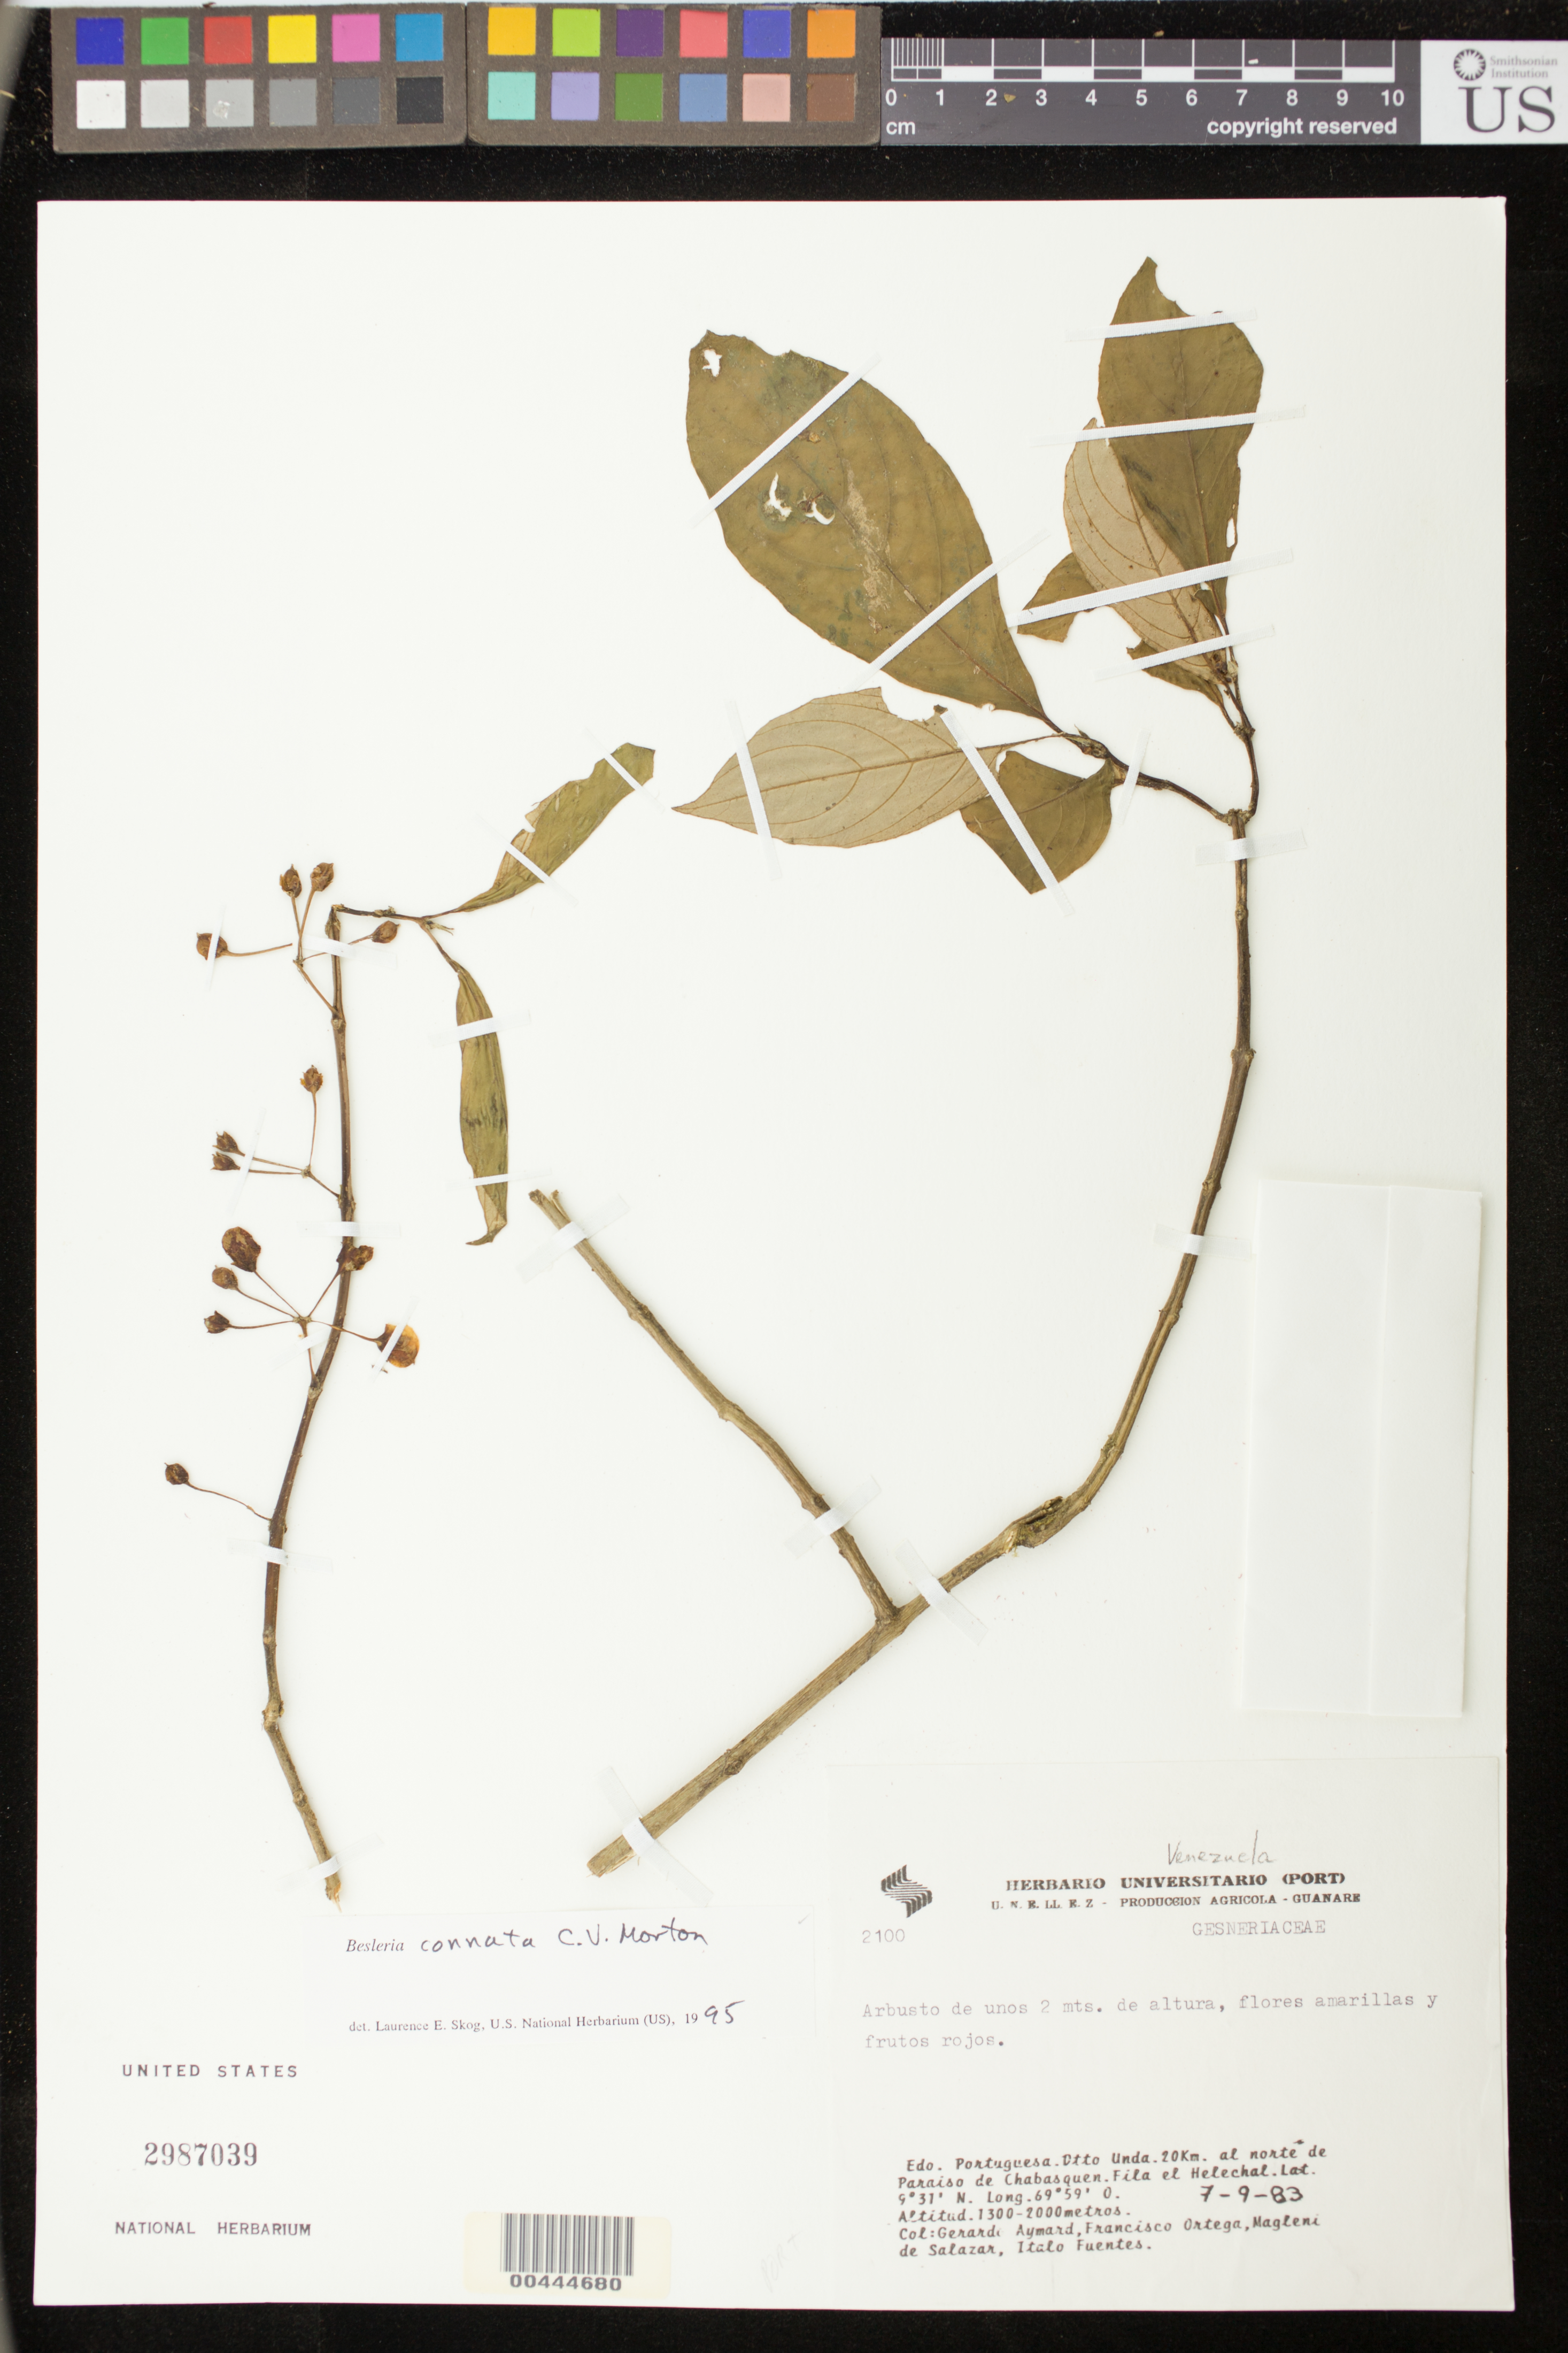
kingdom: Plantae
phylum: Tracheophyta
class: Magnoliopsida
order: Lamiales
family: Gesneriaceae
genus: Besleria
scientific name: Besleria connata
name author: C.V. Morton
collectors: G. A. Aymard, F. J. Ortega, M. Salazar & I. Fuentes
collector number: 2100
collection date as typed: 07 Sep 1983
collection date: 1983-09-07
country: Venezuela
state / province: Portuguesa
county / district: José Vicente de Unda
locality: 20 km al norte de Paraiso de Chabasquen. Fila el Helechal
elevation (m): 1300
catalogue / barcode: US 2987039